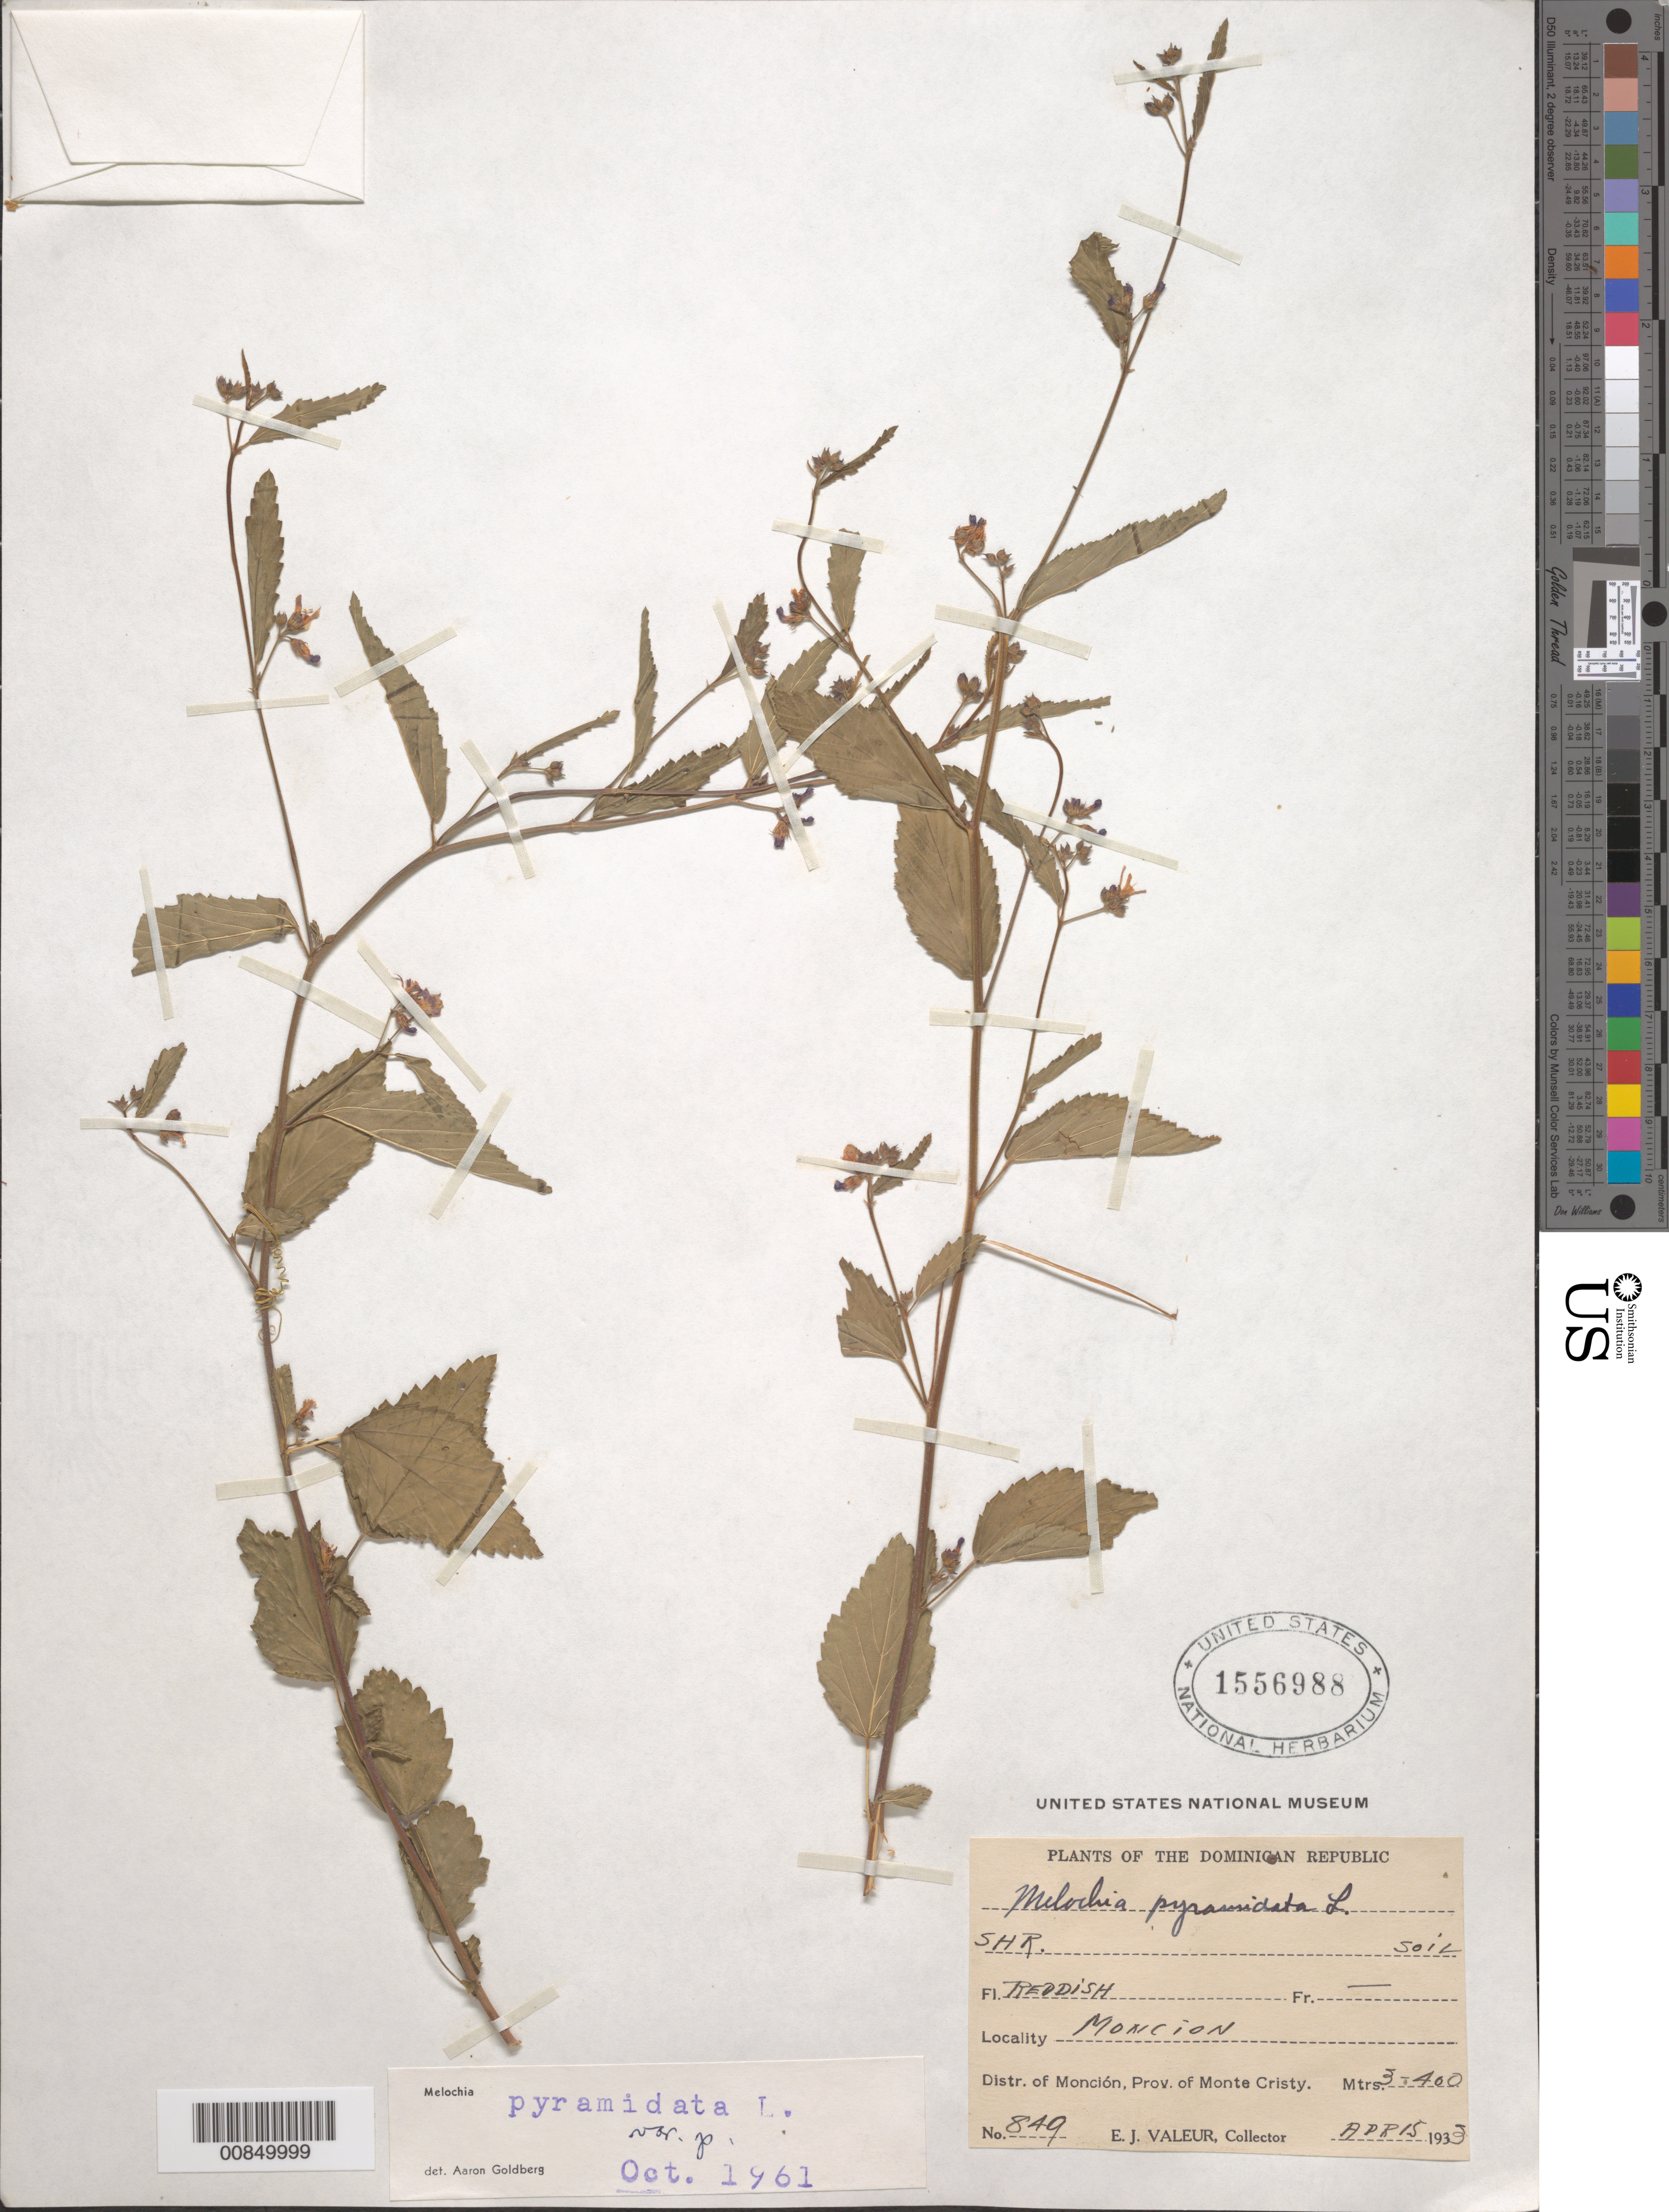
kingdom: Plantae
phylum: Tracheophyta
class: Magnoliopsida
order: Malvales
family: Malvaceae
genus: Melochia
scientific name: Melochia pyramidata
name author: L.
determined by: Goldberg, Aaron, (US), NMNH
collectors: E. Valeur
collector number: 849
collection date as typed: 15 Apr 1933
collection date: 1933-04-15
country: Dominican Republic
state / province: Monte Cristi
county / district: Monción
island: Hispaniola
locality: Moncion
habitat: Soil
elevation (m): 300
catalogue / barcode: US 1556988